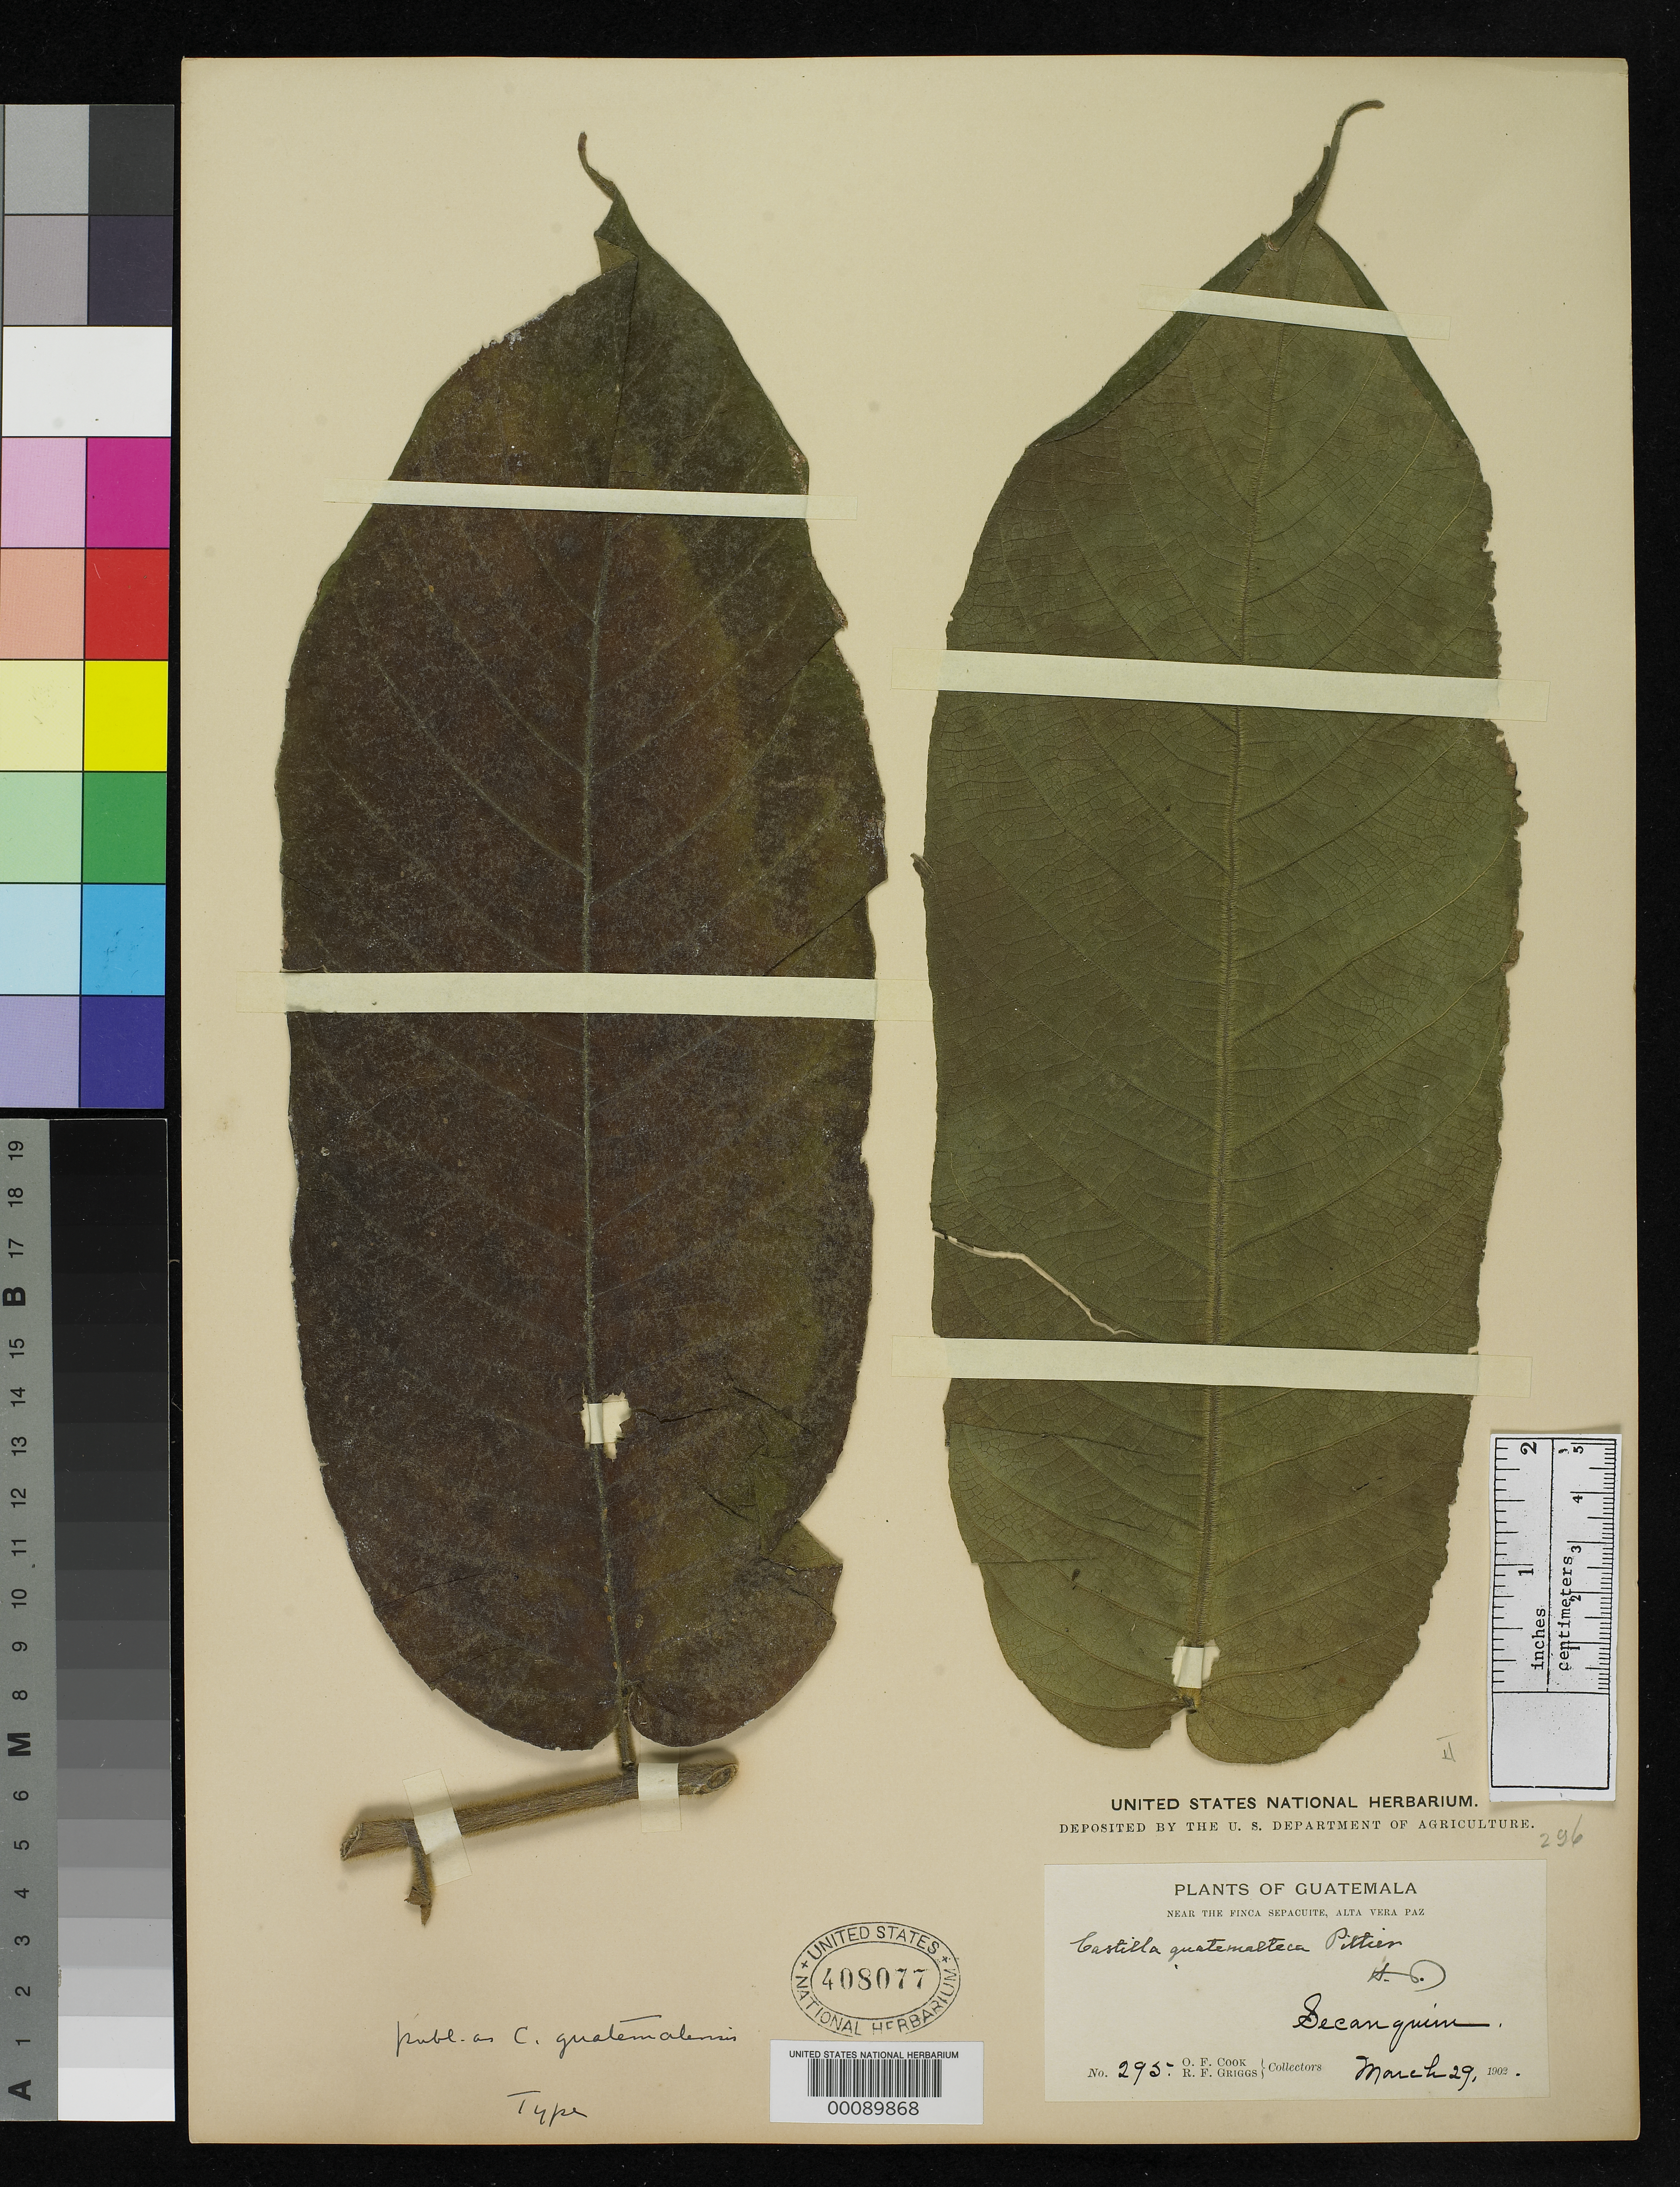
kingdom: Plantae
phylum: Tracheophyta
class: Magnoliopsida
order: Rosales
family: Moraceae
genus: Castilla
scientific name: Castilla guatemalensis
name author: Pittier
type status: Holotype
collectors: O. F. Cook & R. F. Griggs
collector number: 295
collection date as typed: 29 Mar 1902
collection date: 1902-03-29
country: Guatemala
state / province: Alta Verapaz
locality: Finca Sepacuite, Secanquim.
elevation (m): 550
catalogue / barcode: US 408077